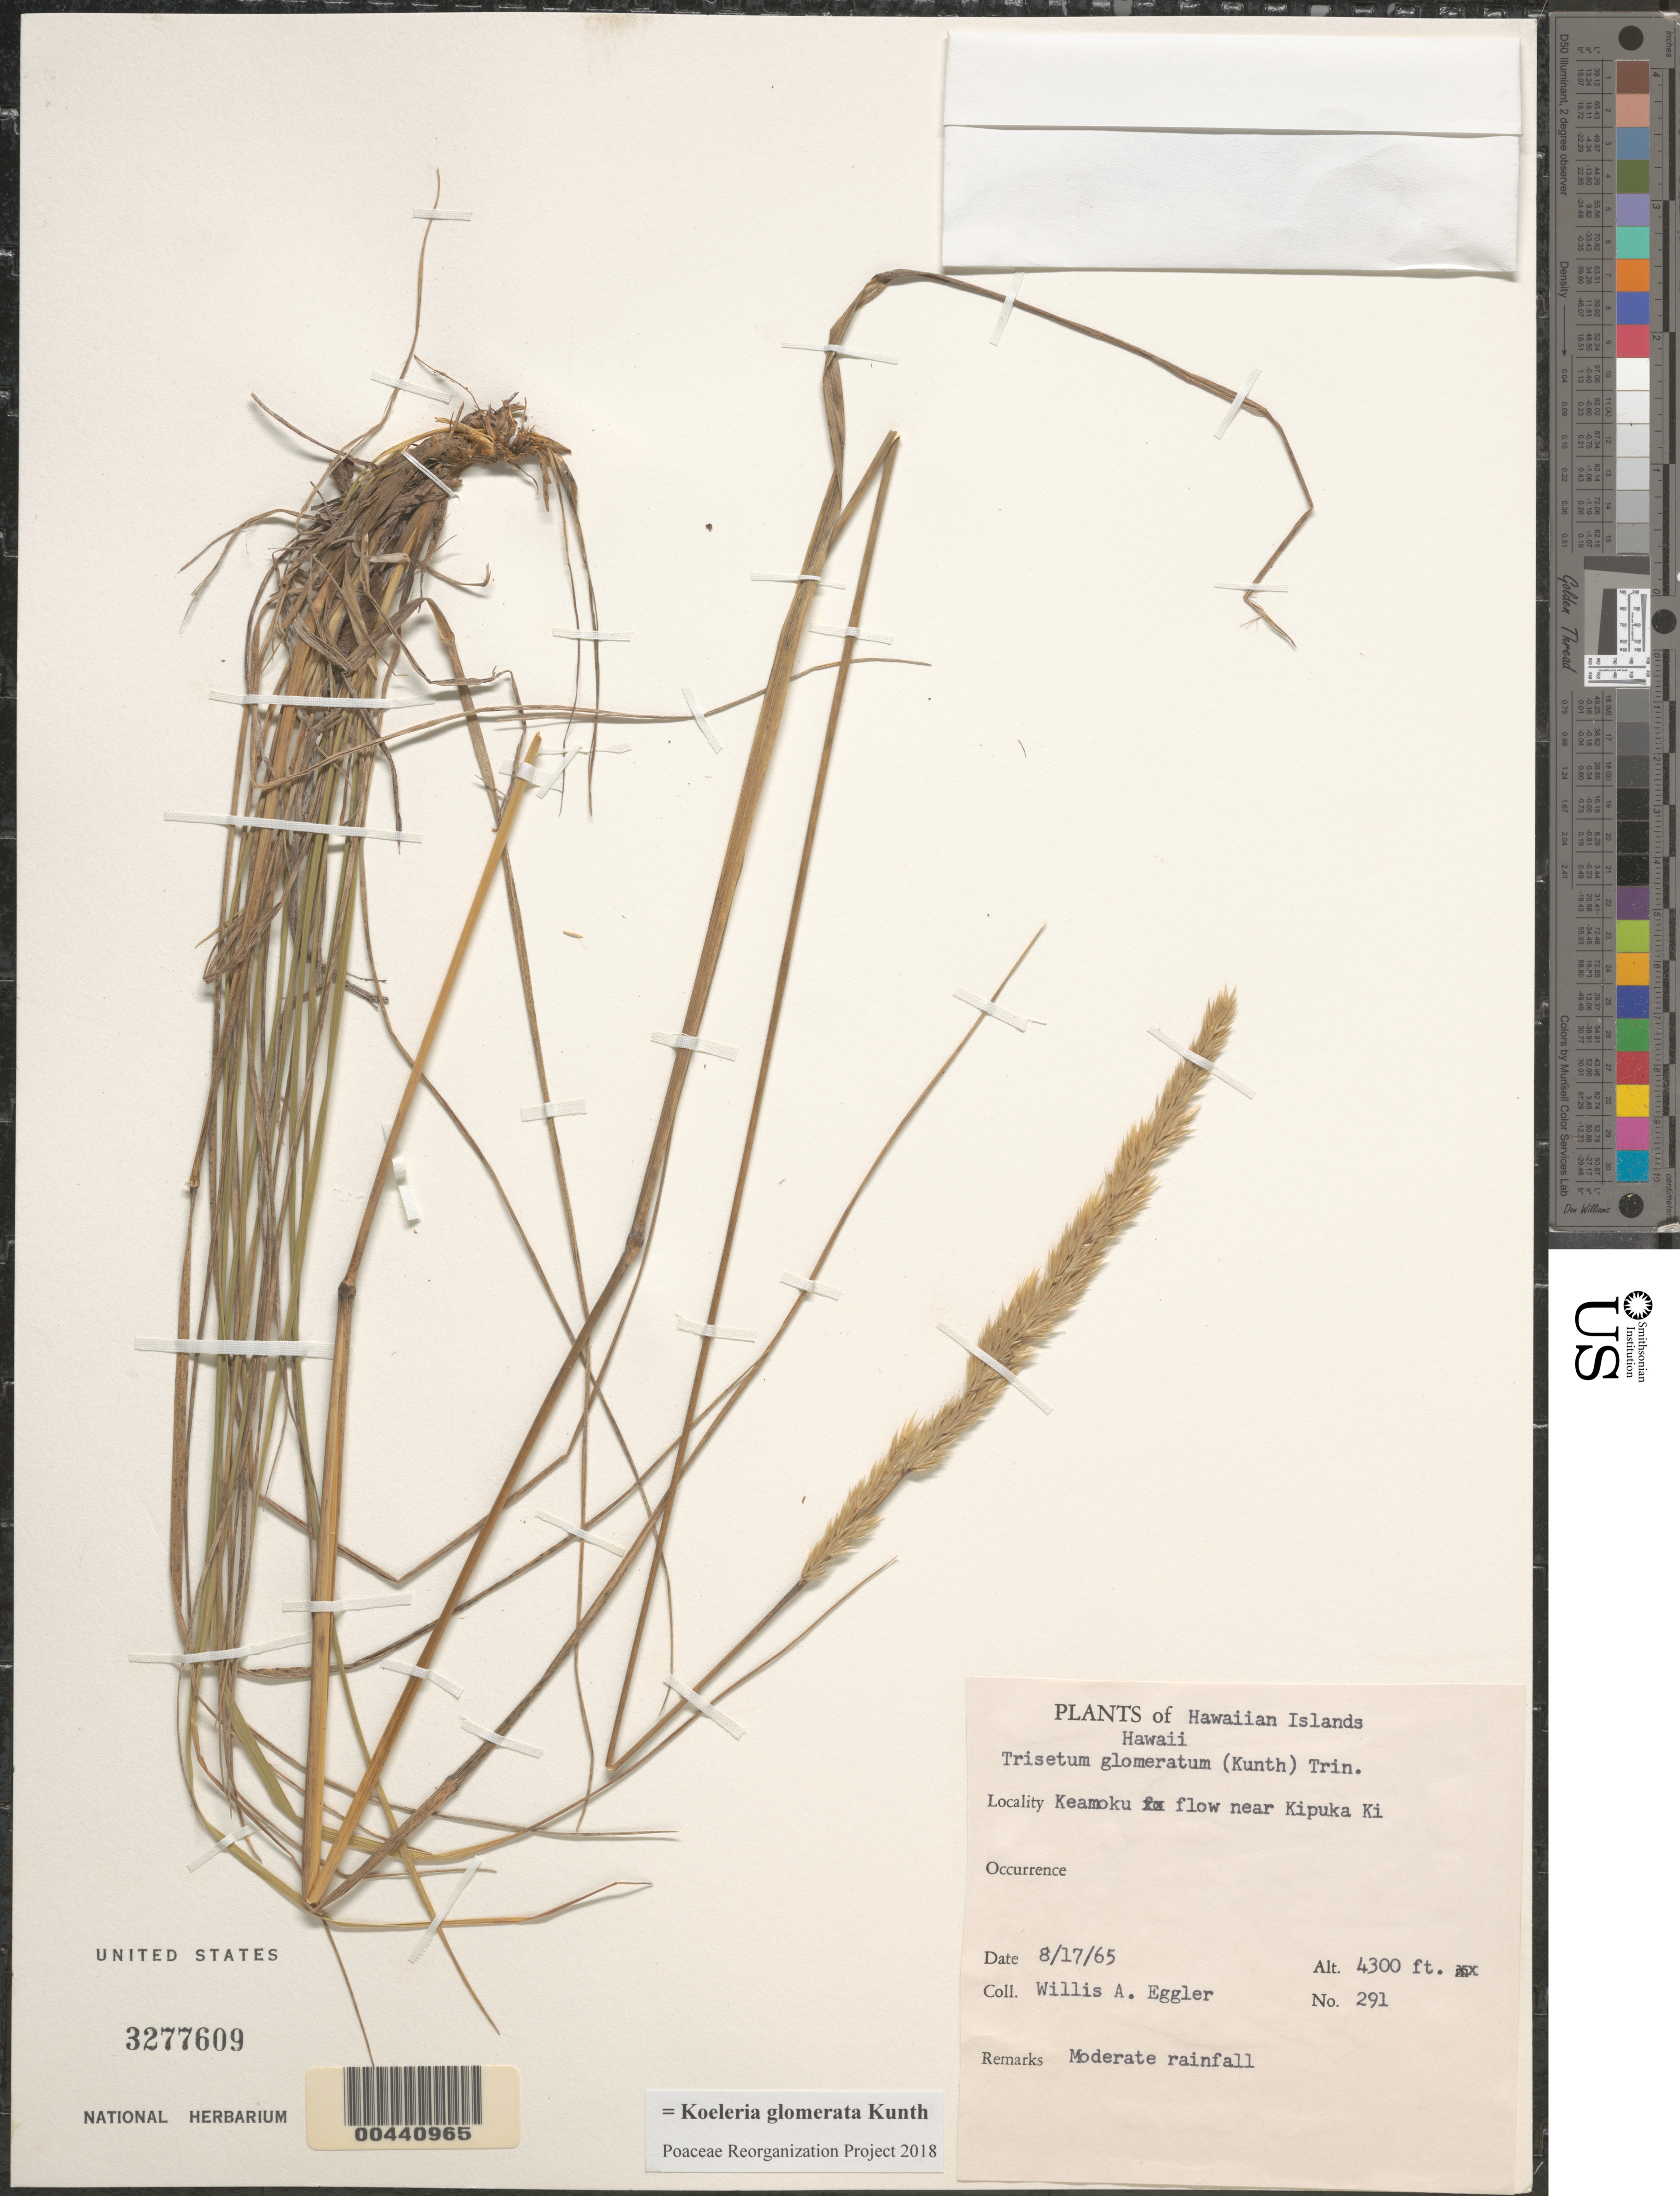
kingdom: Plantae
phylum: Tracheophyta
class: Liliopsida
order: Poales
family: Poaceae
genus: Koeleria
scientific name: Koeleria glomerata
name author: Kunth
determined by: Poaceae Reorganization Project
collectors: W. A. Eggler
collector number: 291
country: United States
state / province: Hawaii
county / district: Hawaii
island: Hawaii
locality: Keamoku flow near Kipuka Ki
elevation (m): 1311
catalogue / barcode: US 3277609